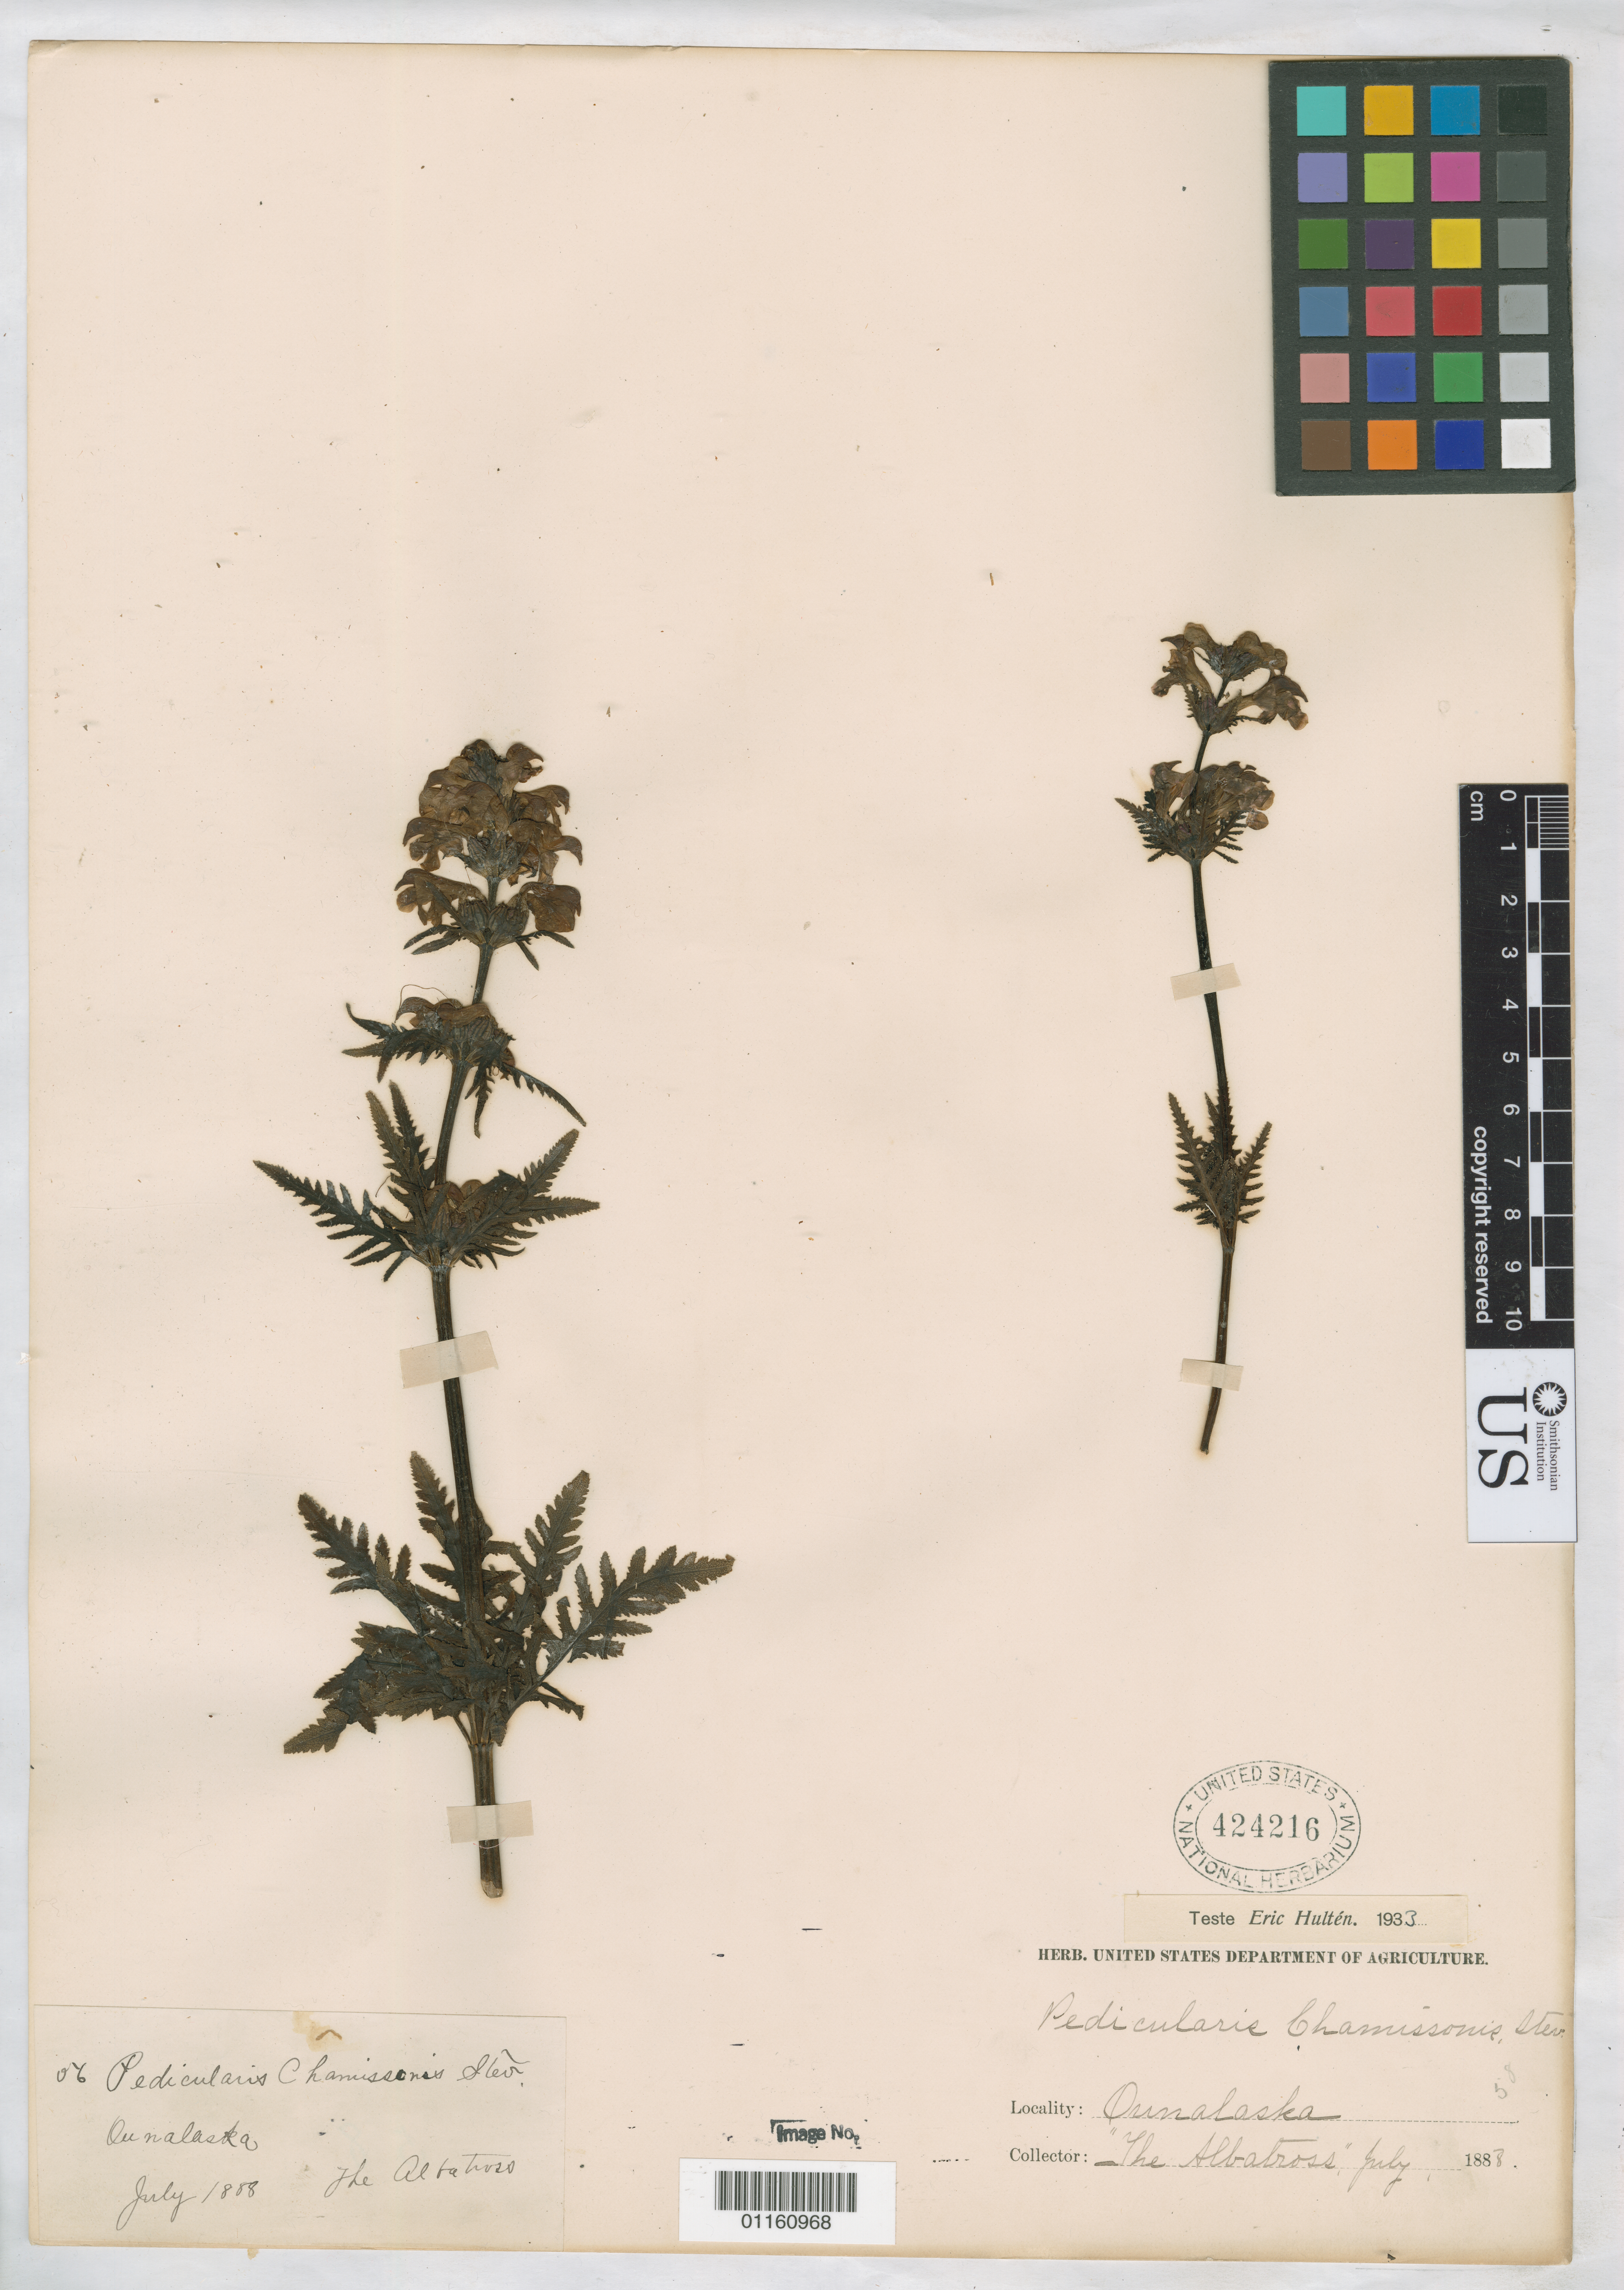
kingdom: Plantae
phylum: Tracheophyta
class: Magnoliopsida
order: Lamiales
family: Orobanchaceae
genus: Pedicularis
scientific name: Pedicularis chamissonis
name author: Steven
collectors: "The Albatross"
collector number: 56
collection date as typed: --Jul 1888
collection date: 1888-07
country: United States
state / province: Alaska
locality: Unalaska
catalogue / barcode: US 424216